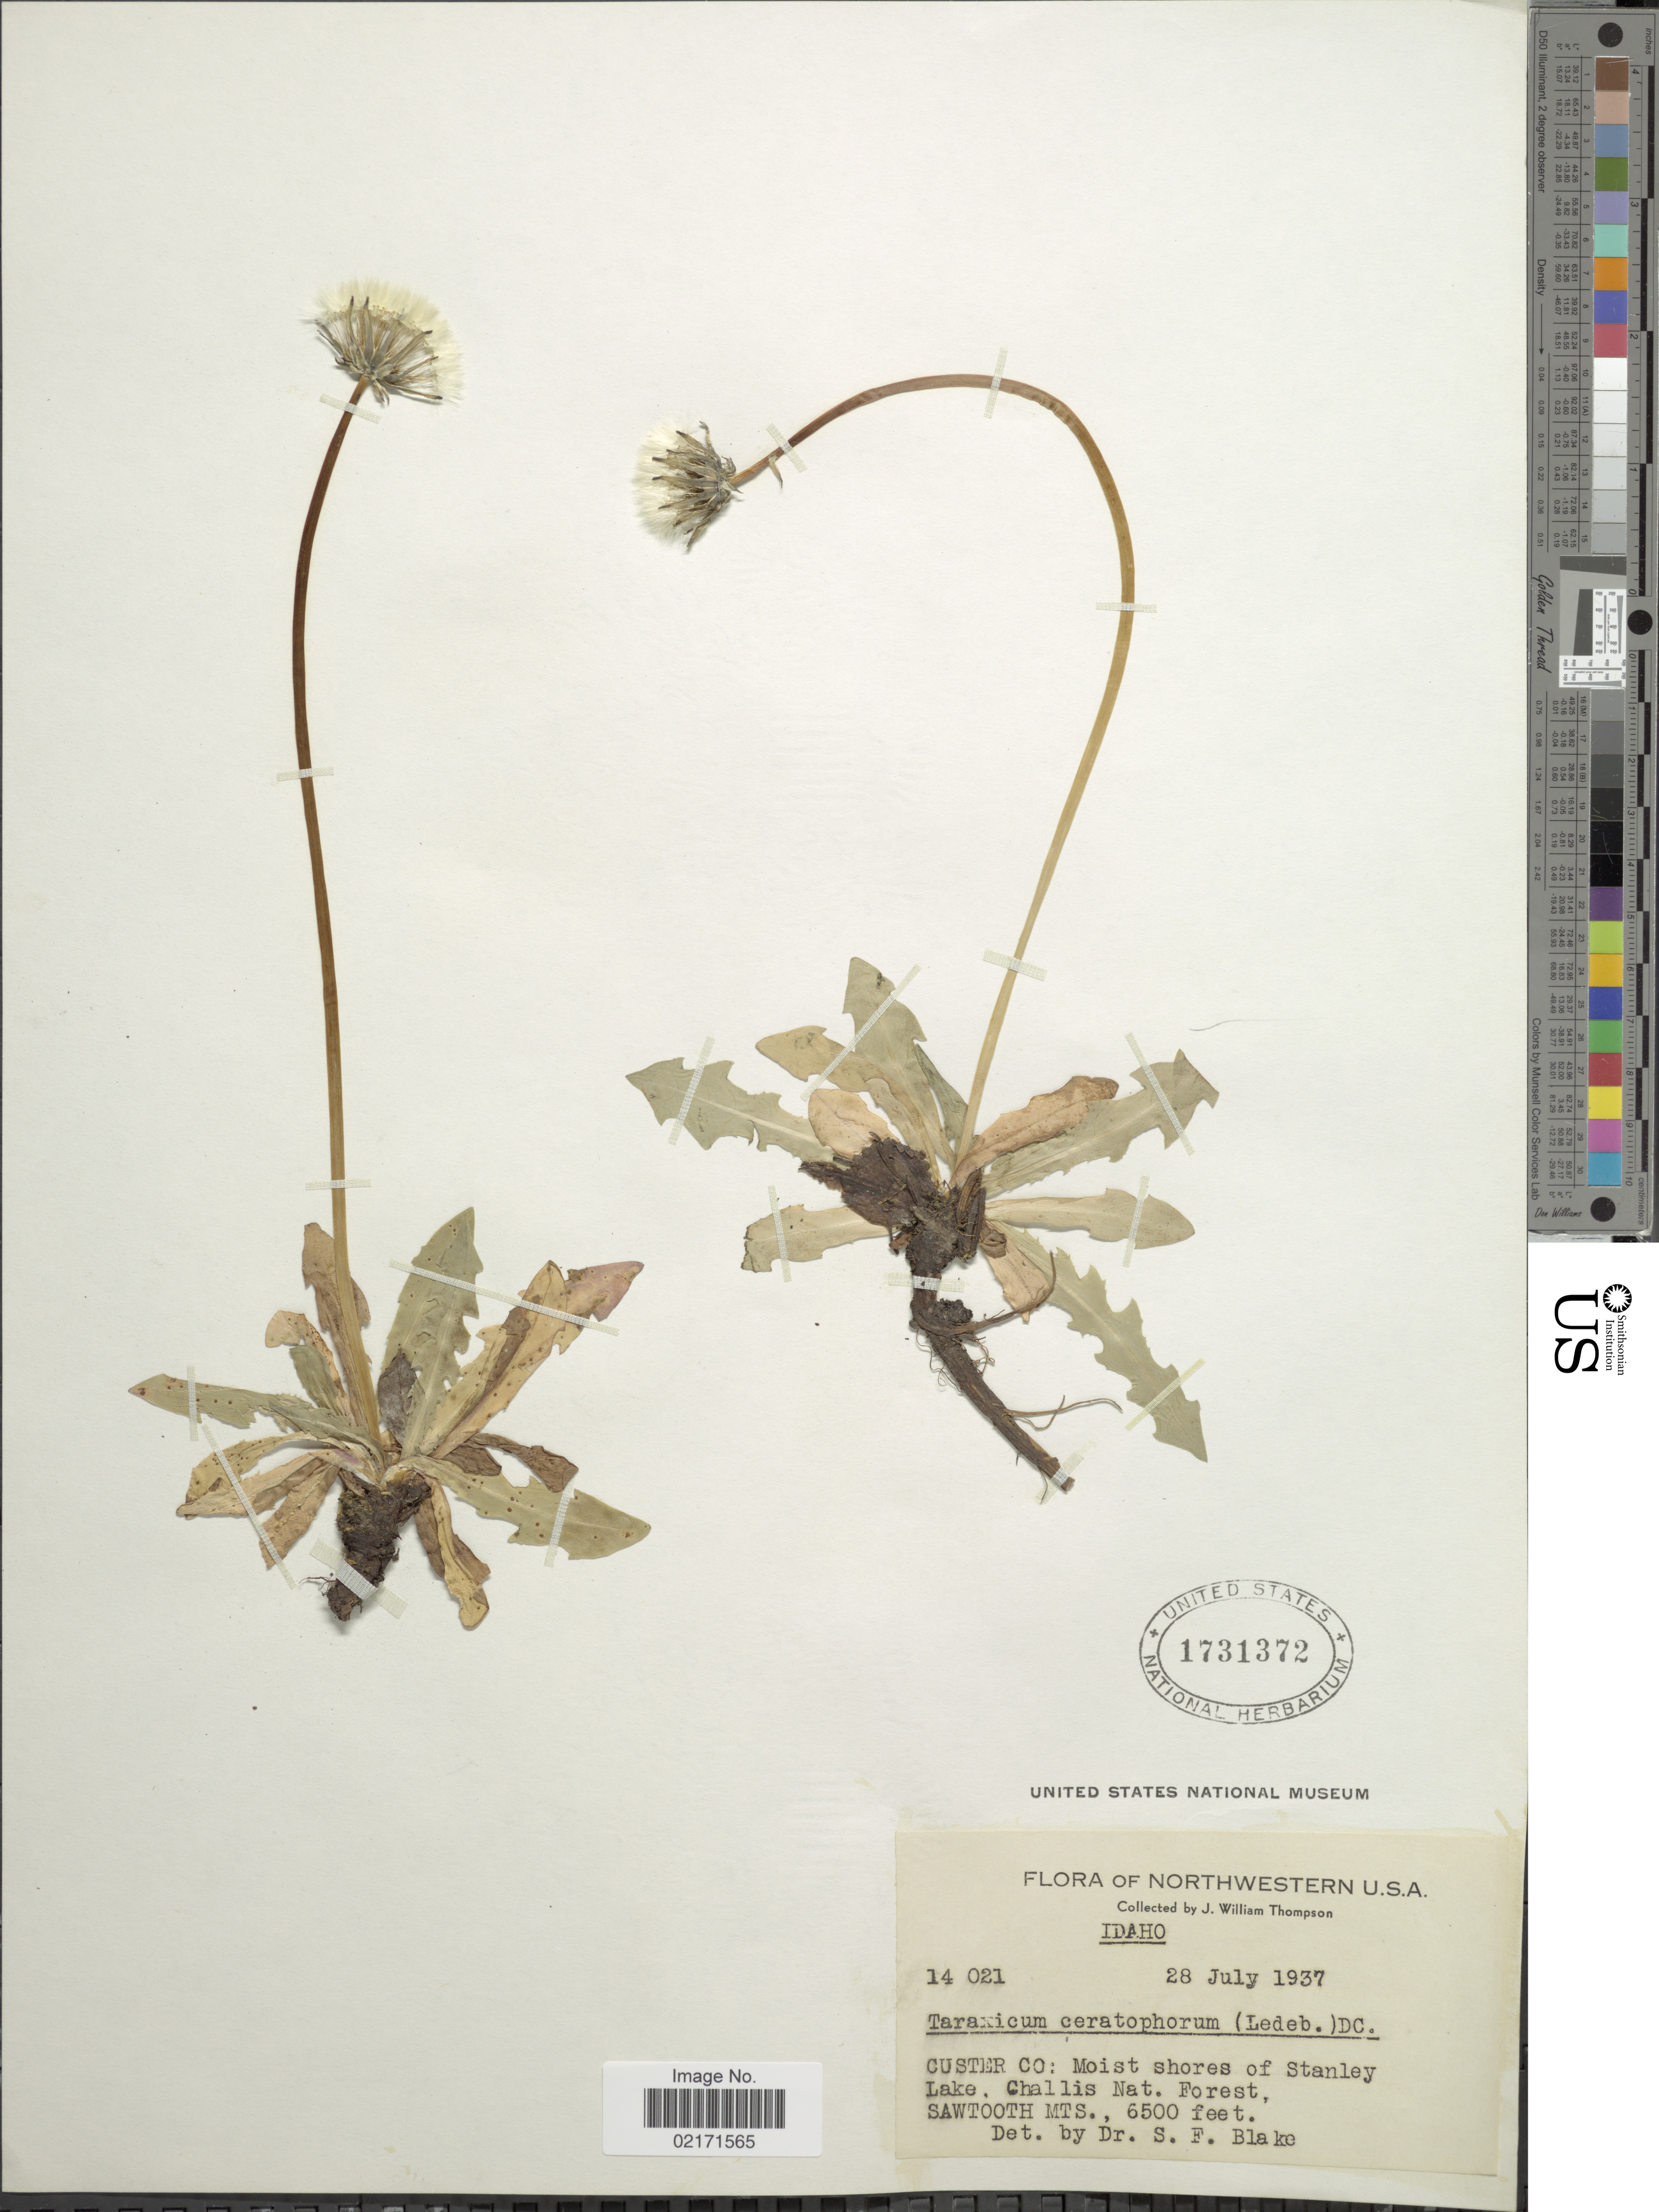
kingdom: Plantae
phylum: Tracheophyta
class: Magnoliopsida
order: Asterales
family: Asteraceae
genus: Taraxacum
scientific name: Taraxacum ceratophorum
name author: (Ledeb.) DC.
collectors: J. W. Thompson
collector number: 14021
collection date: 1937-07-28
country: United States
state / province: Idaho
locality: Southwestern, Custer Co.: Moist shores of Stanley Lake, Challis Nat. Forest, Sawtooth Mts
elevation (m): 1981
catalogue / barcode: US 1731372